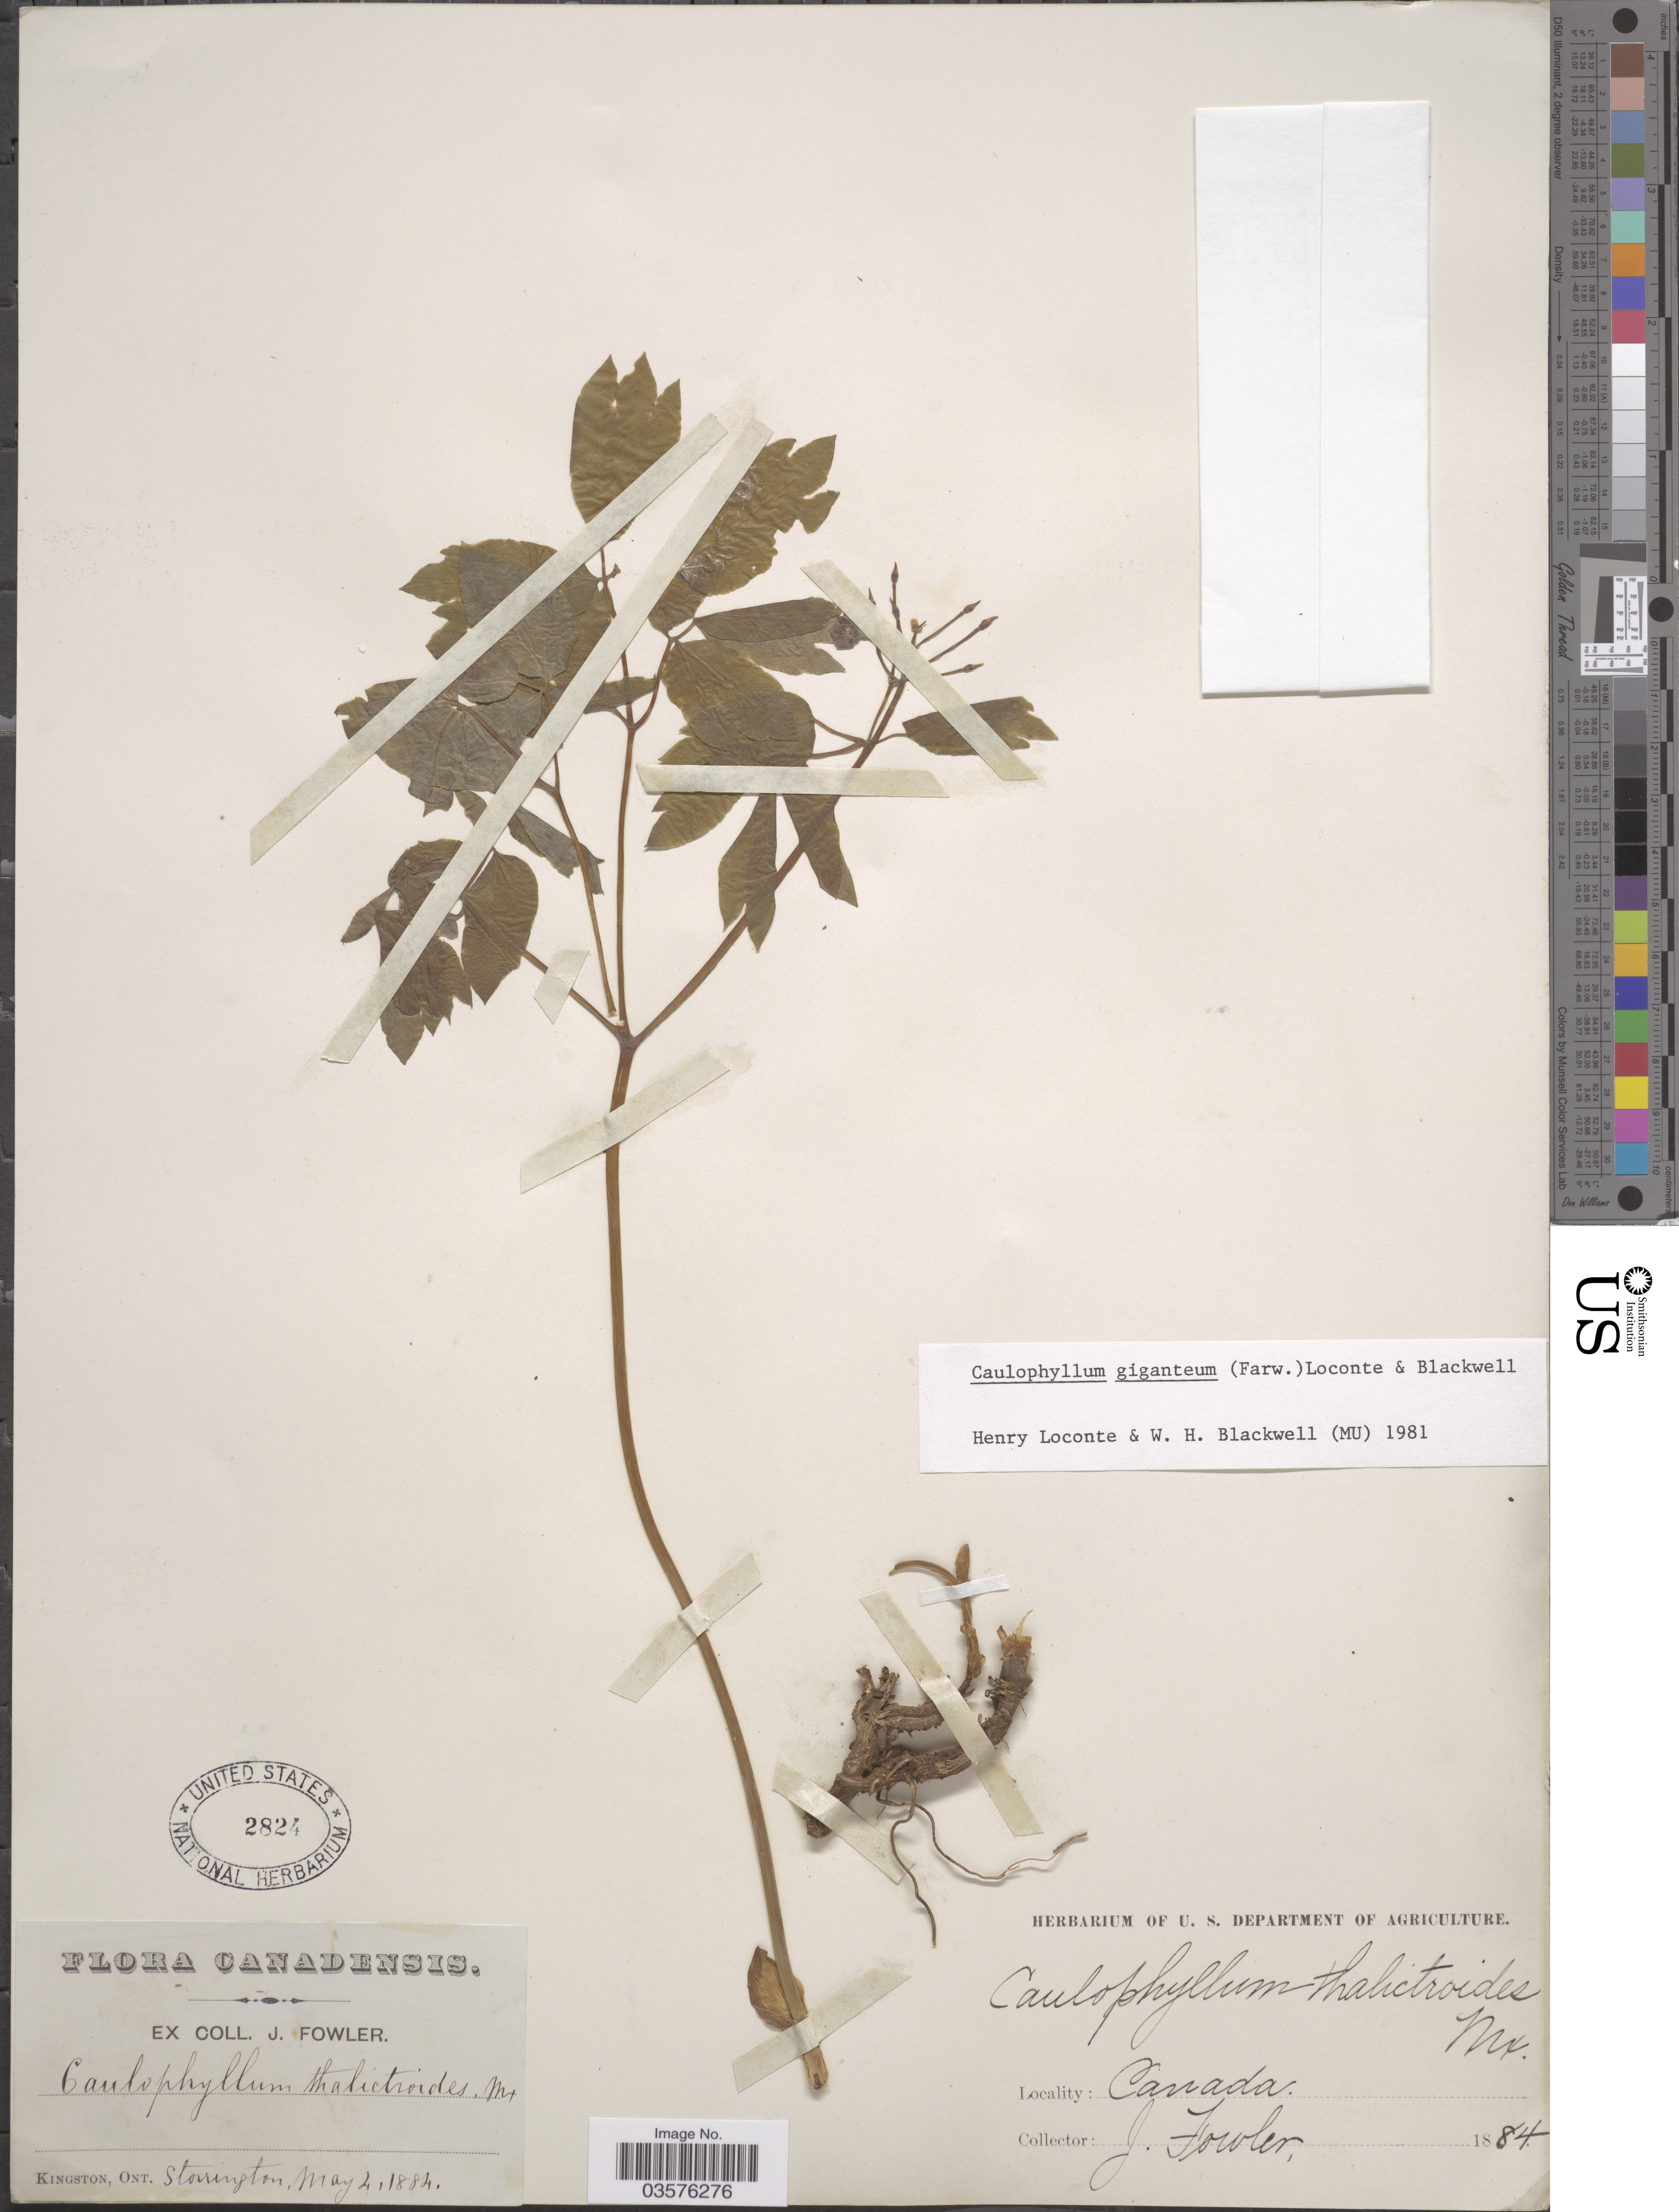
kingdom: Plantae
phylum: Tracheophyta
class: Magnoliopsida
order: Ranunculales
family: Berberidaceae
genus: Caulophyllum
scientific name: Caulophyllum giganteum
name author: (Farw.) Loconte & W.H. Blackw.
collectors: J. Fowler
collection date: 1884-05-02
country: Canada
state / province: Ontario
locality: Kingston, Ont. Storrington.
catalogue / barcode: US 2824